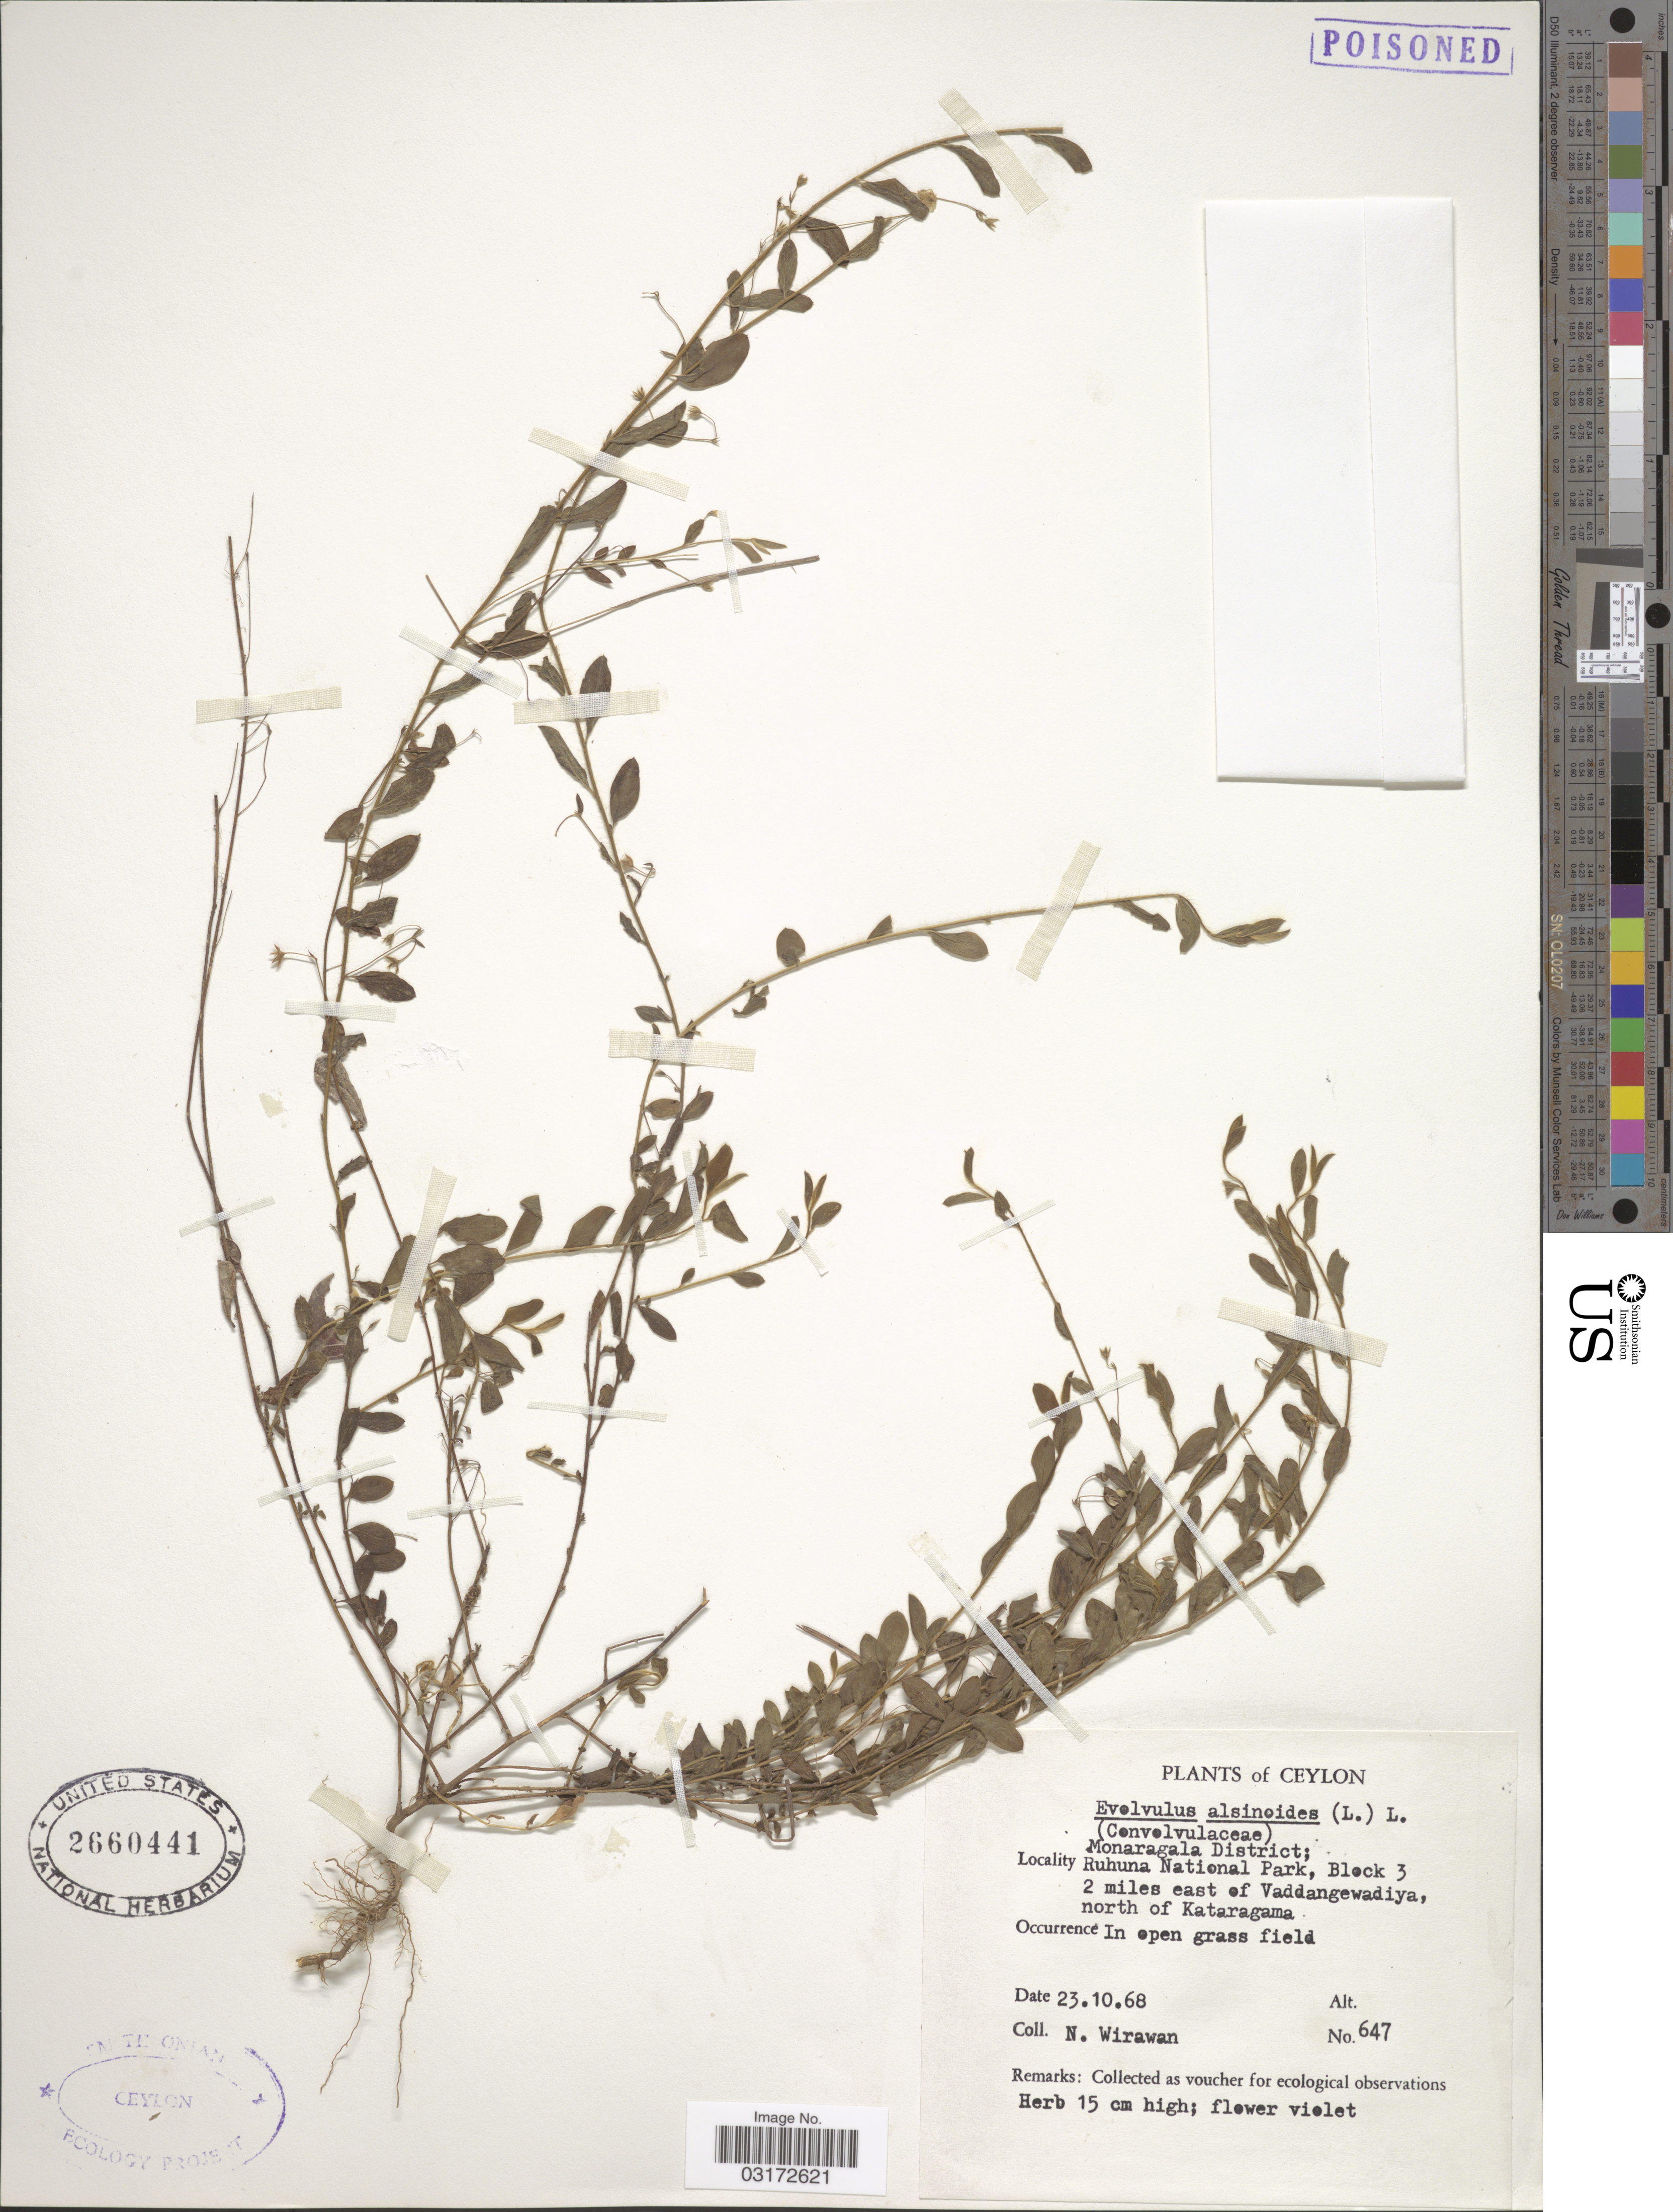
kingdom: Plantae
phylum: Tracheophyta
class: Magnoliopsida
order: Solanales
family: Convolvulaceae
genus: Evolvulus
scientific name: Evolvulus alsinoides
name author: (L.) L.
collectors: N. Wirawan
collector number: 647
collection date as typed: Transcribed d/m/y: 23/10/68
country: Sri Lanka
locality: Ceylon. Ruhuna National Park, Block 3. 2 miles east of Vaddangewadiya, north of Kataragama.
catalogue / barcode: US 2660441